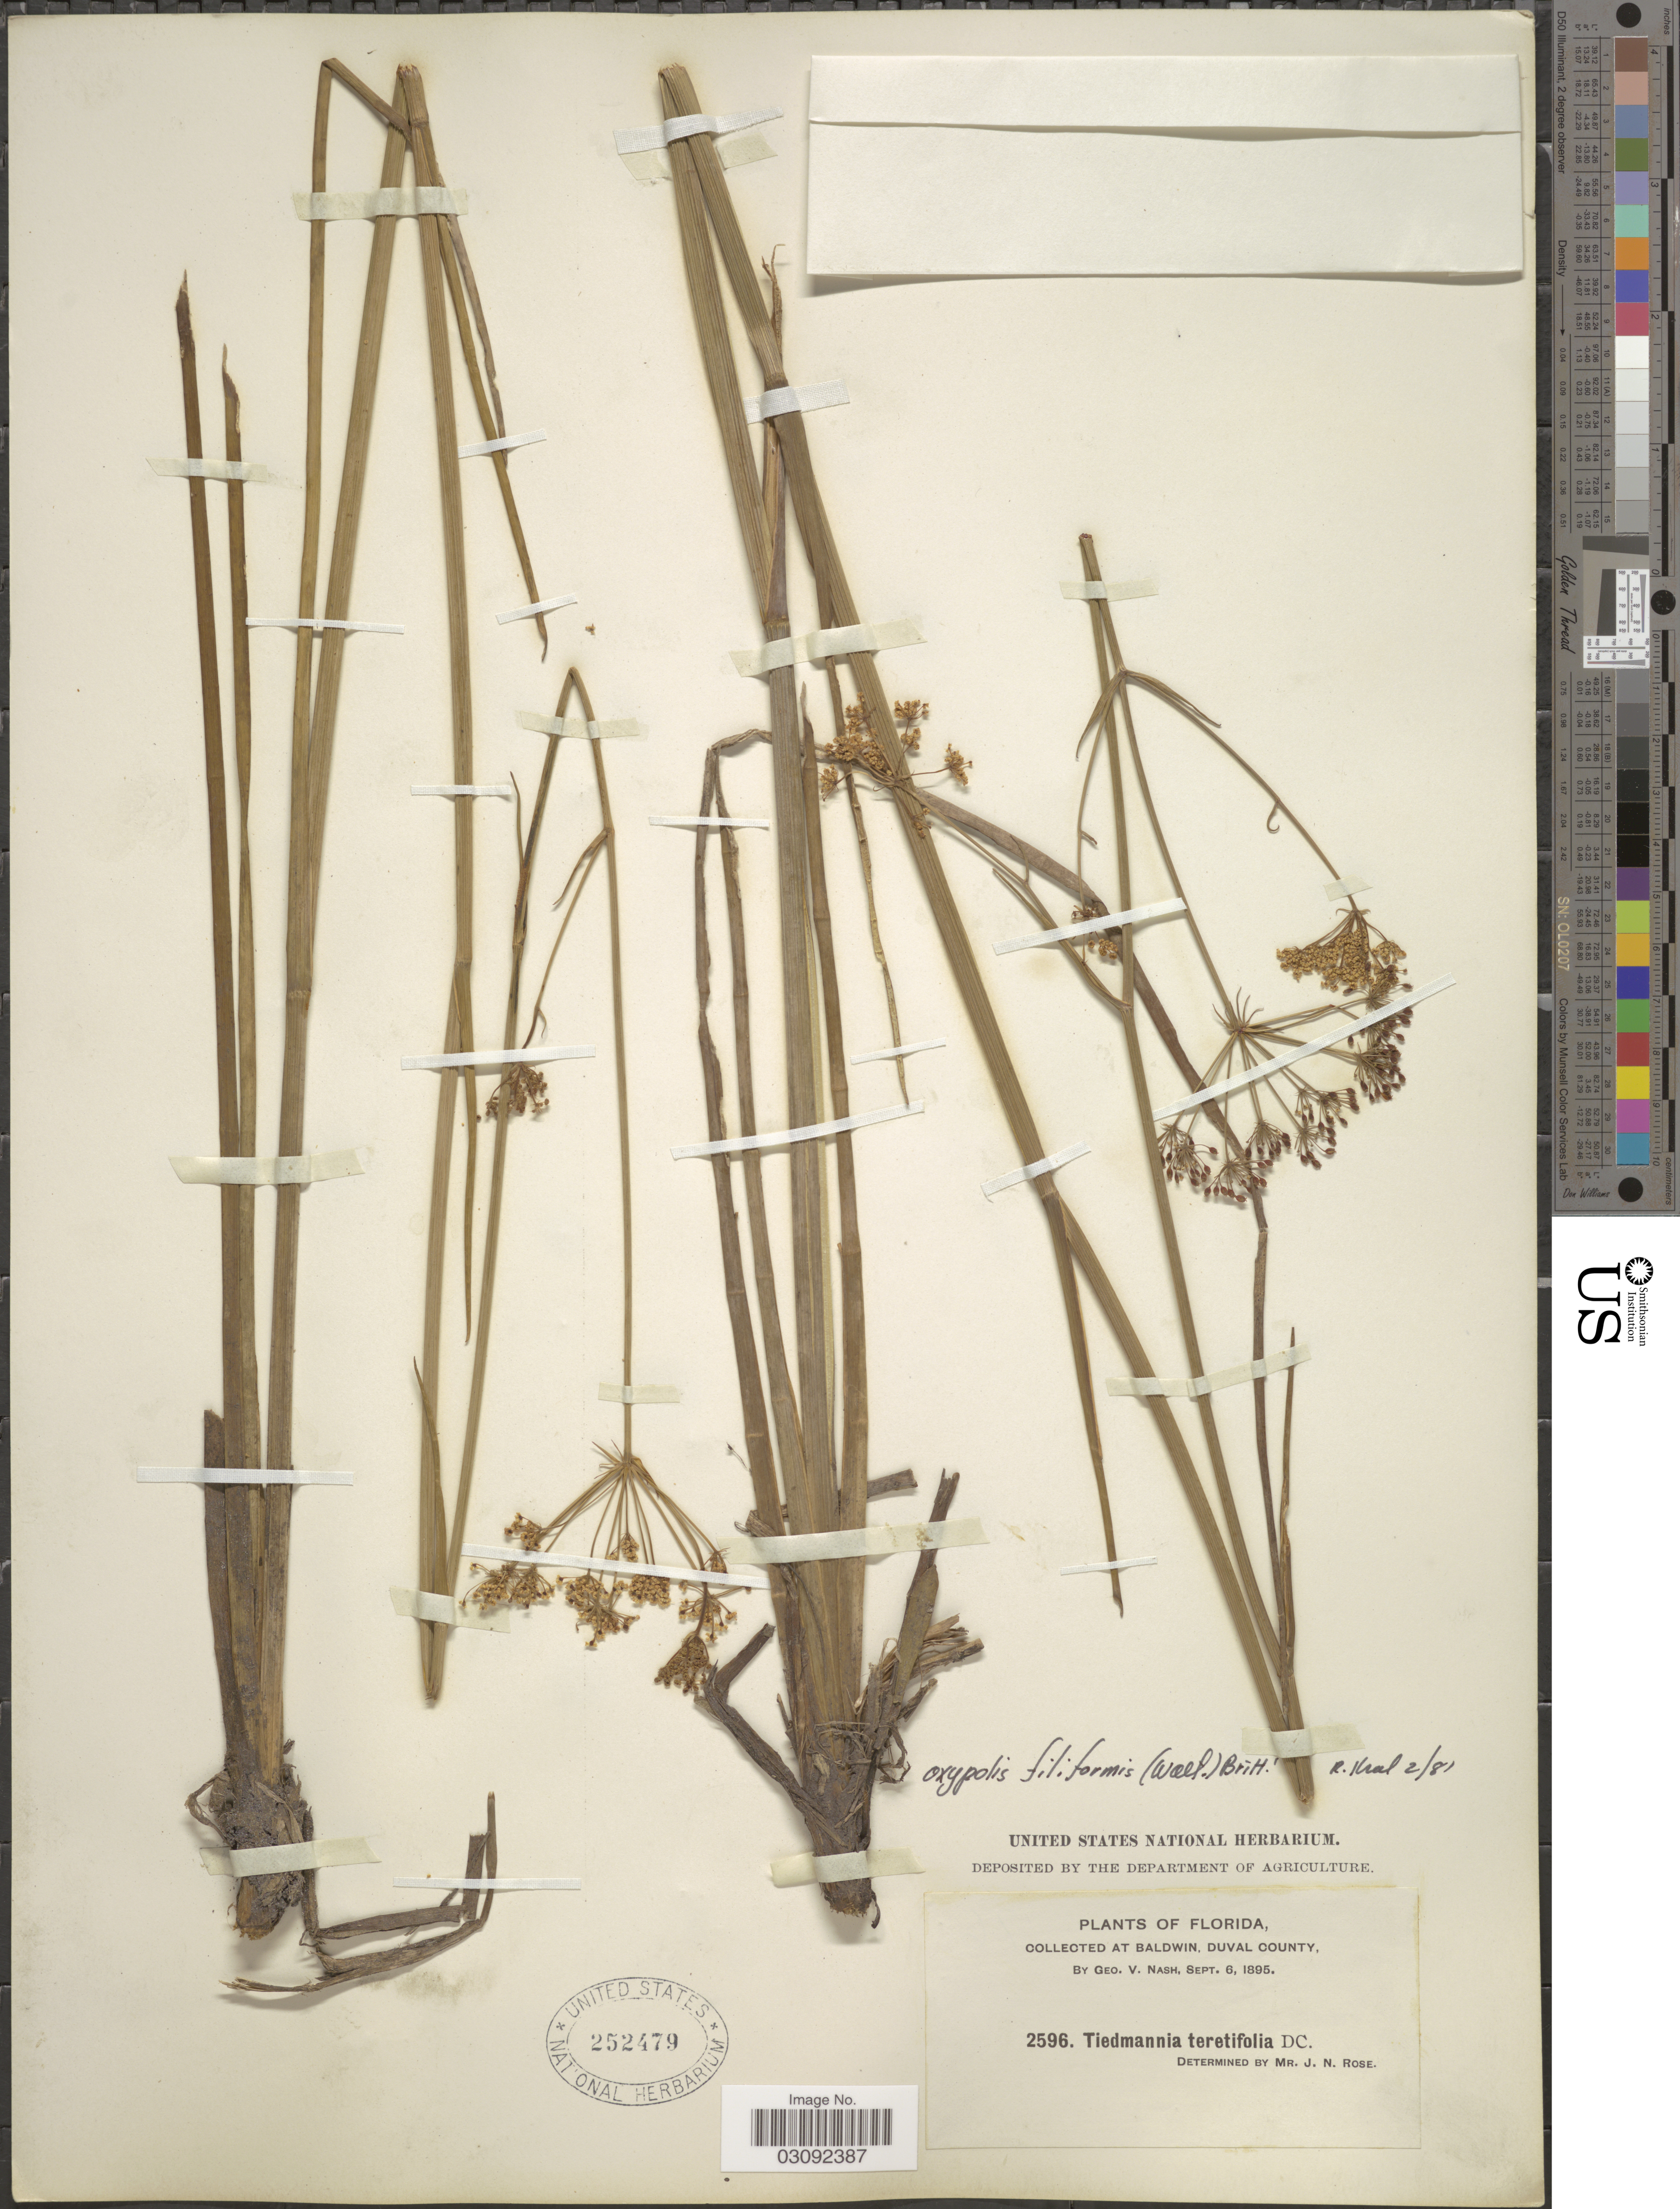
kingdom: Plantae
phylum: Tracheophyta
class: Magnoliopsida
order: Apiales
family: Apiaceae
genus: Oxypolis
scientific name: Oxypolis filiformis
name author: (Walter) Britton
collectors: G. V. Nash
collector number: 2596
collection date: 1895-09-06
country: United States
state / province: Florida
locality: Baldwin, Duval County.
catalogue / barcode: US 252479